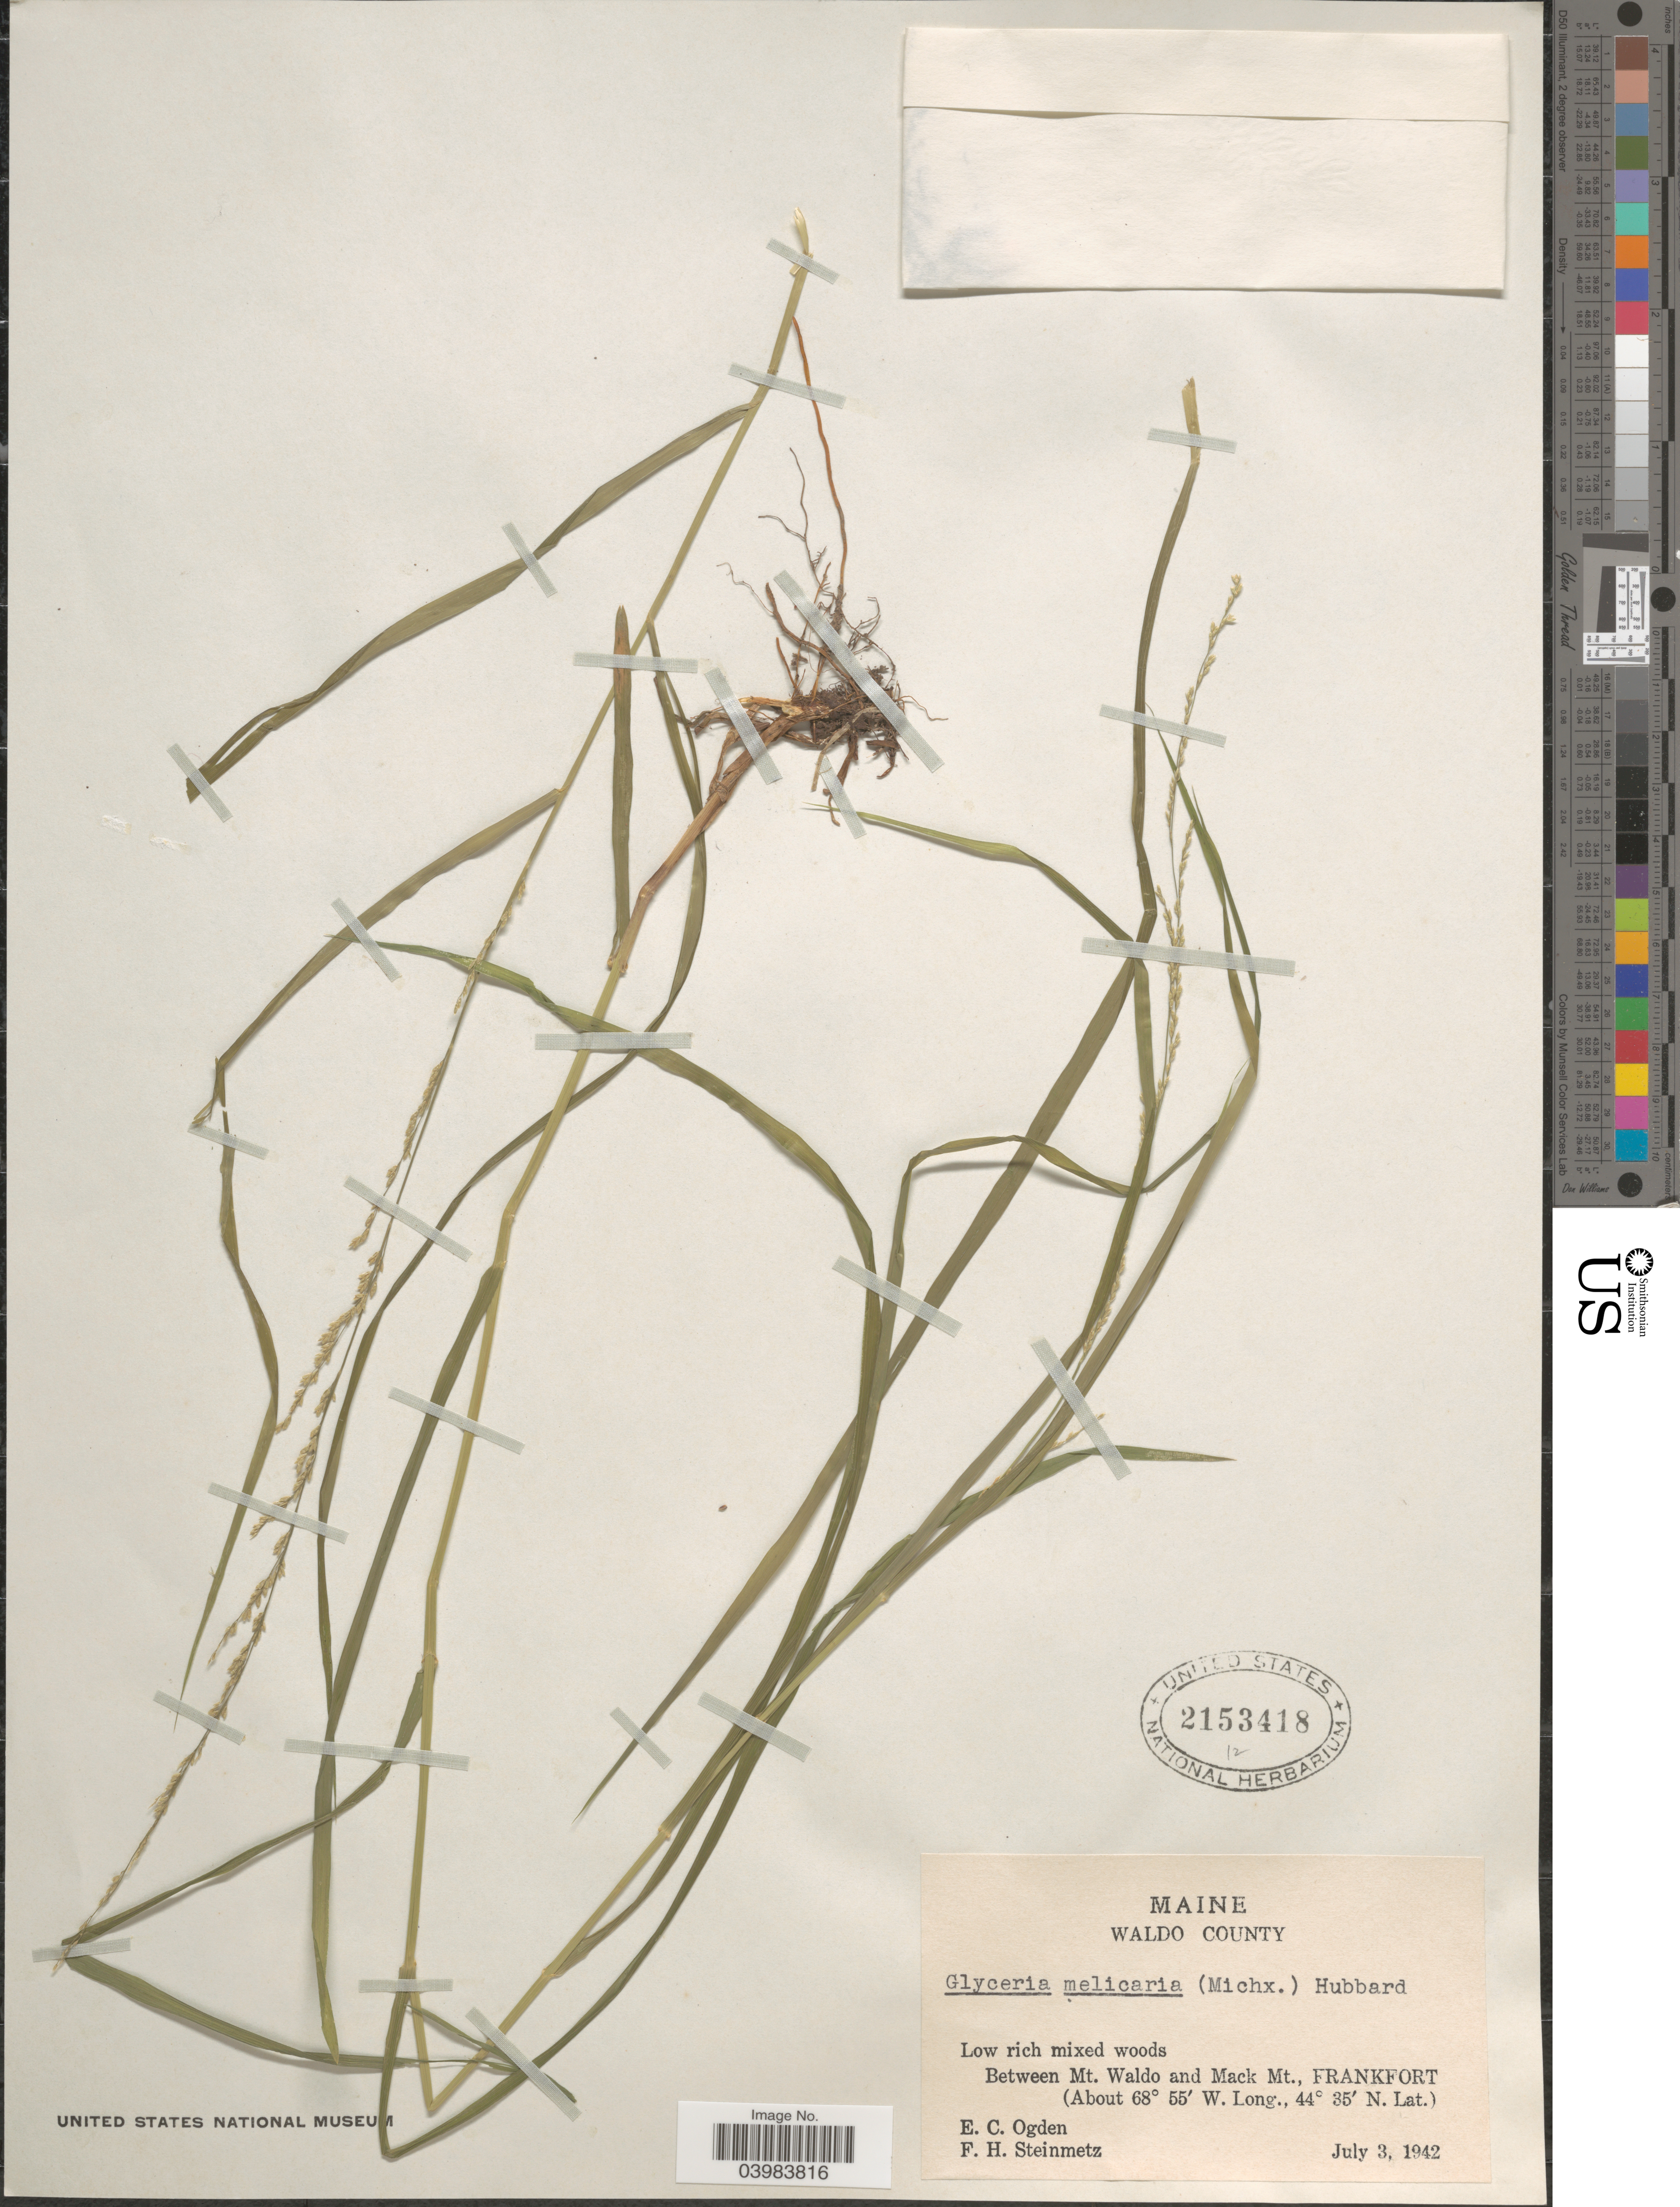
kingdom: Plantae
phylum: Tracheophyta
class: Liliopsida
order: Poales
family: Poaceae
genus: Glyceria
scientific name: Glyceria melicaria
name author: (Michx.) F.T. Hubb.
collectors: E. Ogden & F. H. Steinmetz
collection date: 1942-07-03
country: United States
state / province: Maine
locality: Waldo County. Between Mt. Waldo and Mack Mt., Frankfort.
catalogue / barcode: US 2153418